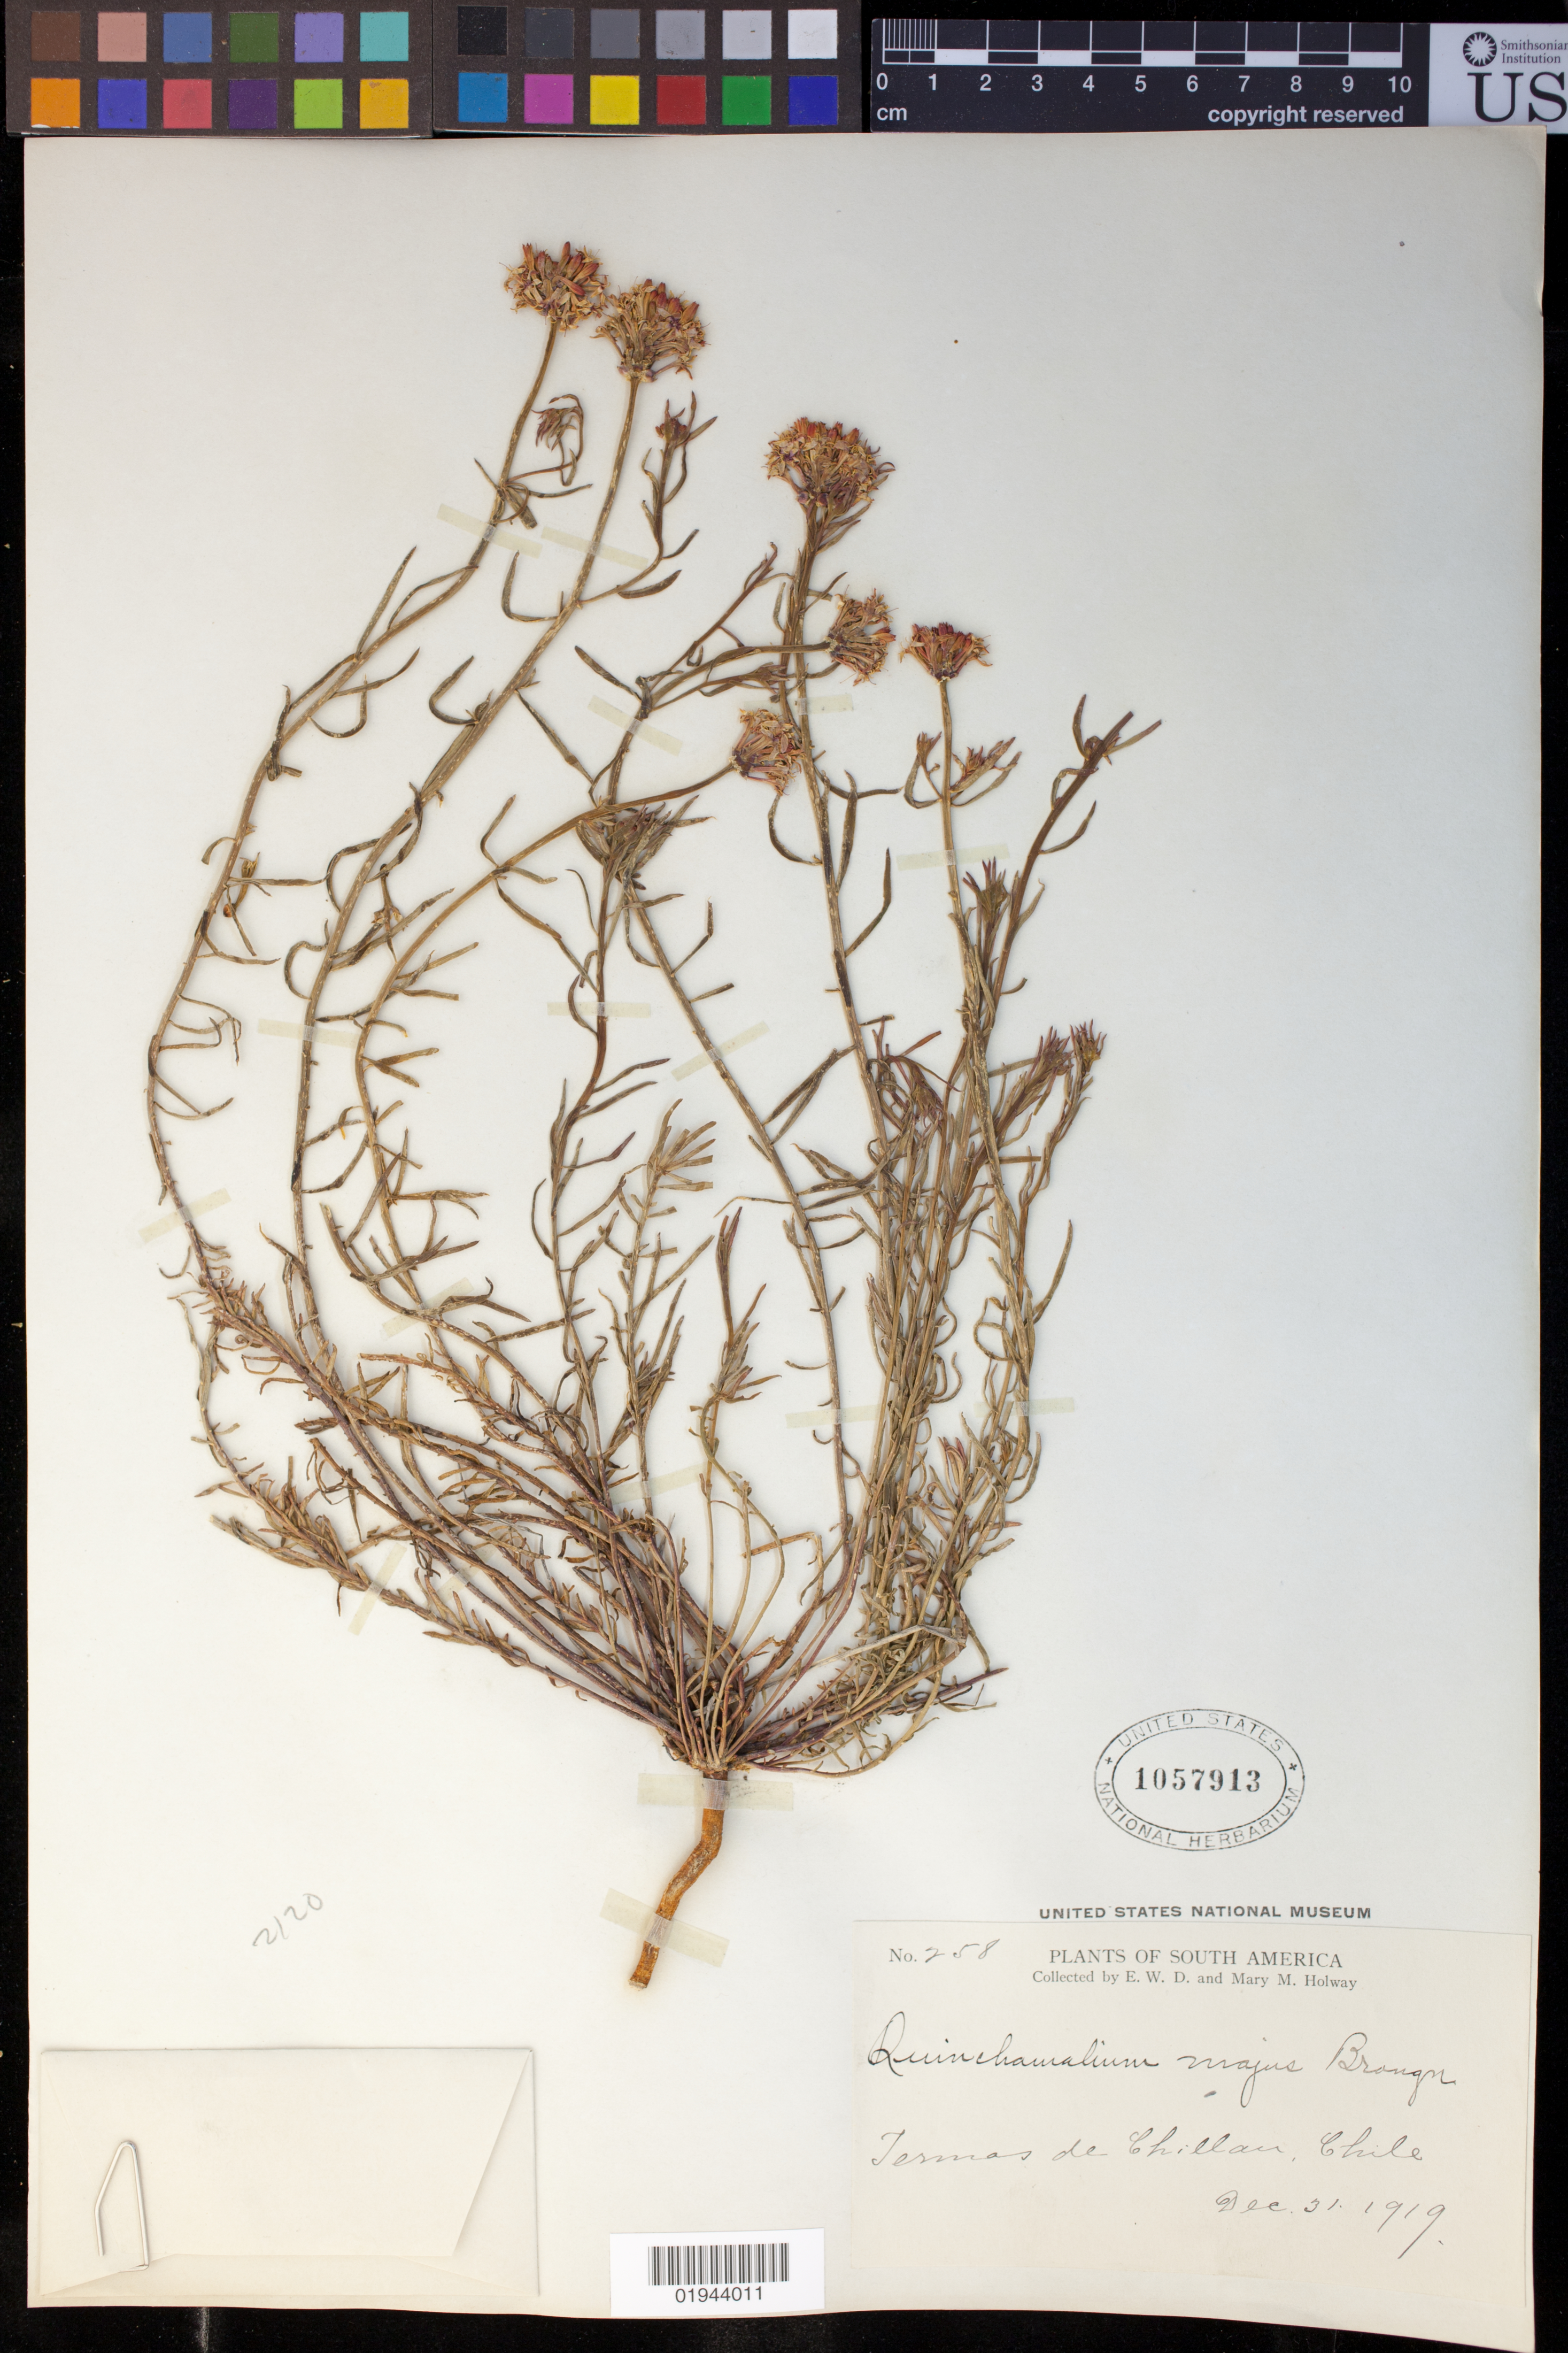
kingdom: Plantae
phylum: Tracheophyta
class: Magnoliopsida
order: Santalales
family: Schoepfiaceae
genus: Quinchamalium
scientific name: Quinchamalium majus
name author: Brongn.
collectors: M. M. Holway & E. W. D. Holway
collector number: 258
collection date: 1919-12-31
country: Chile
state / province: Bio-Bío (VIII)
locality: Termas de Chillan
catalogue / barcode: US 1057913